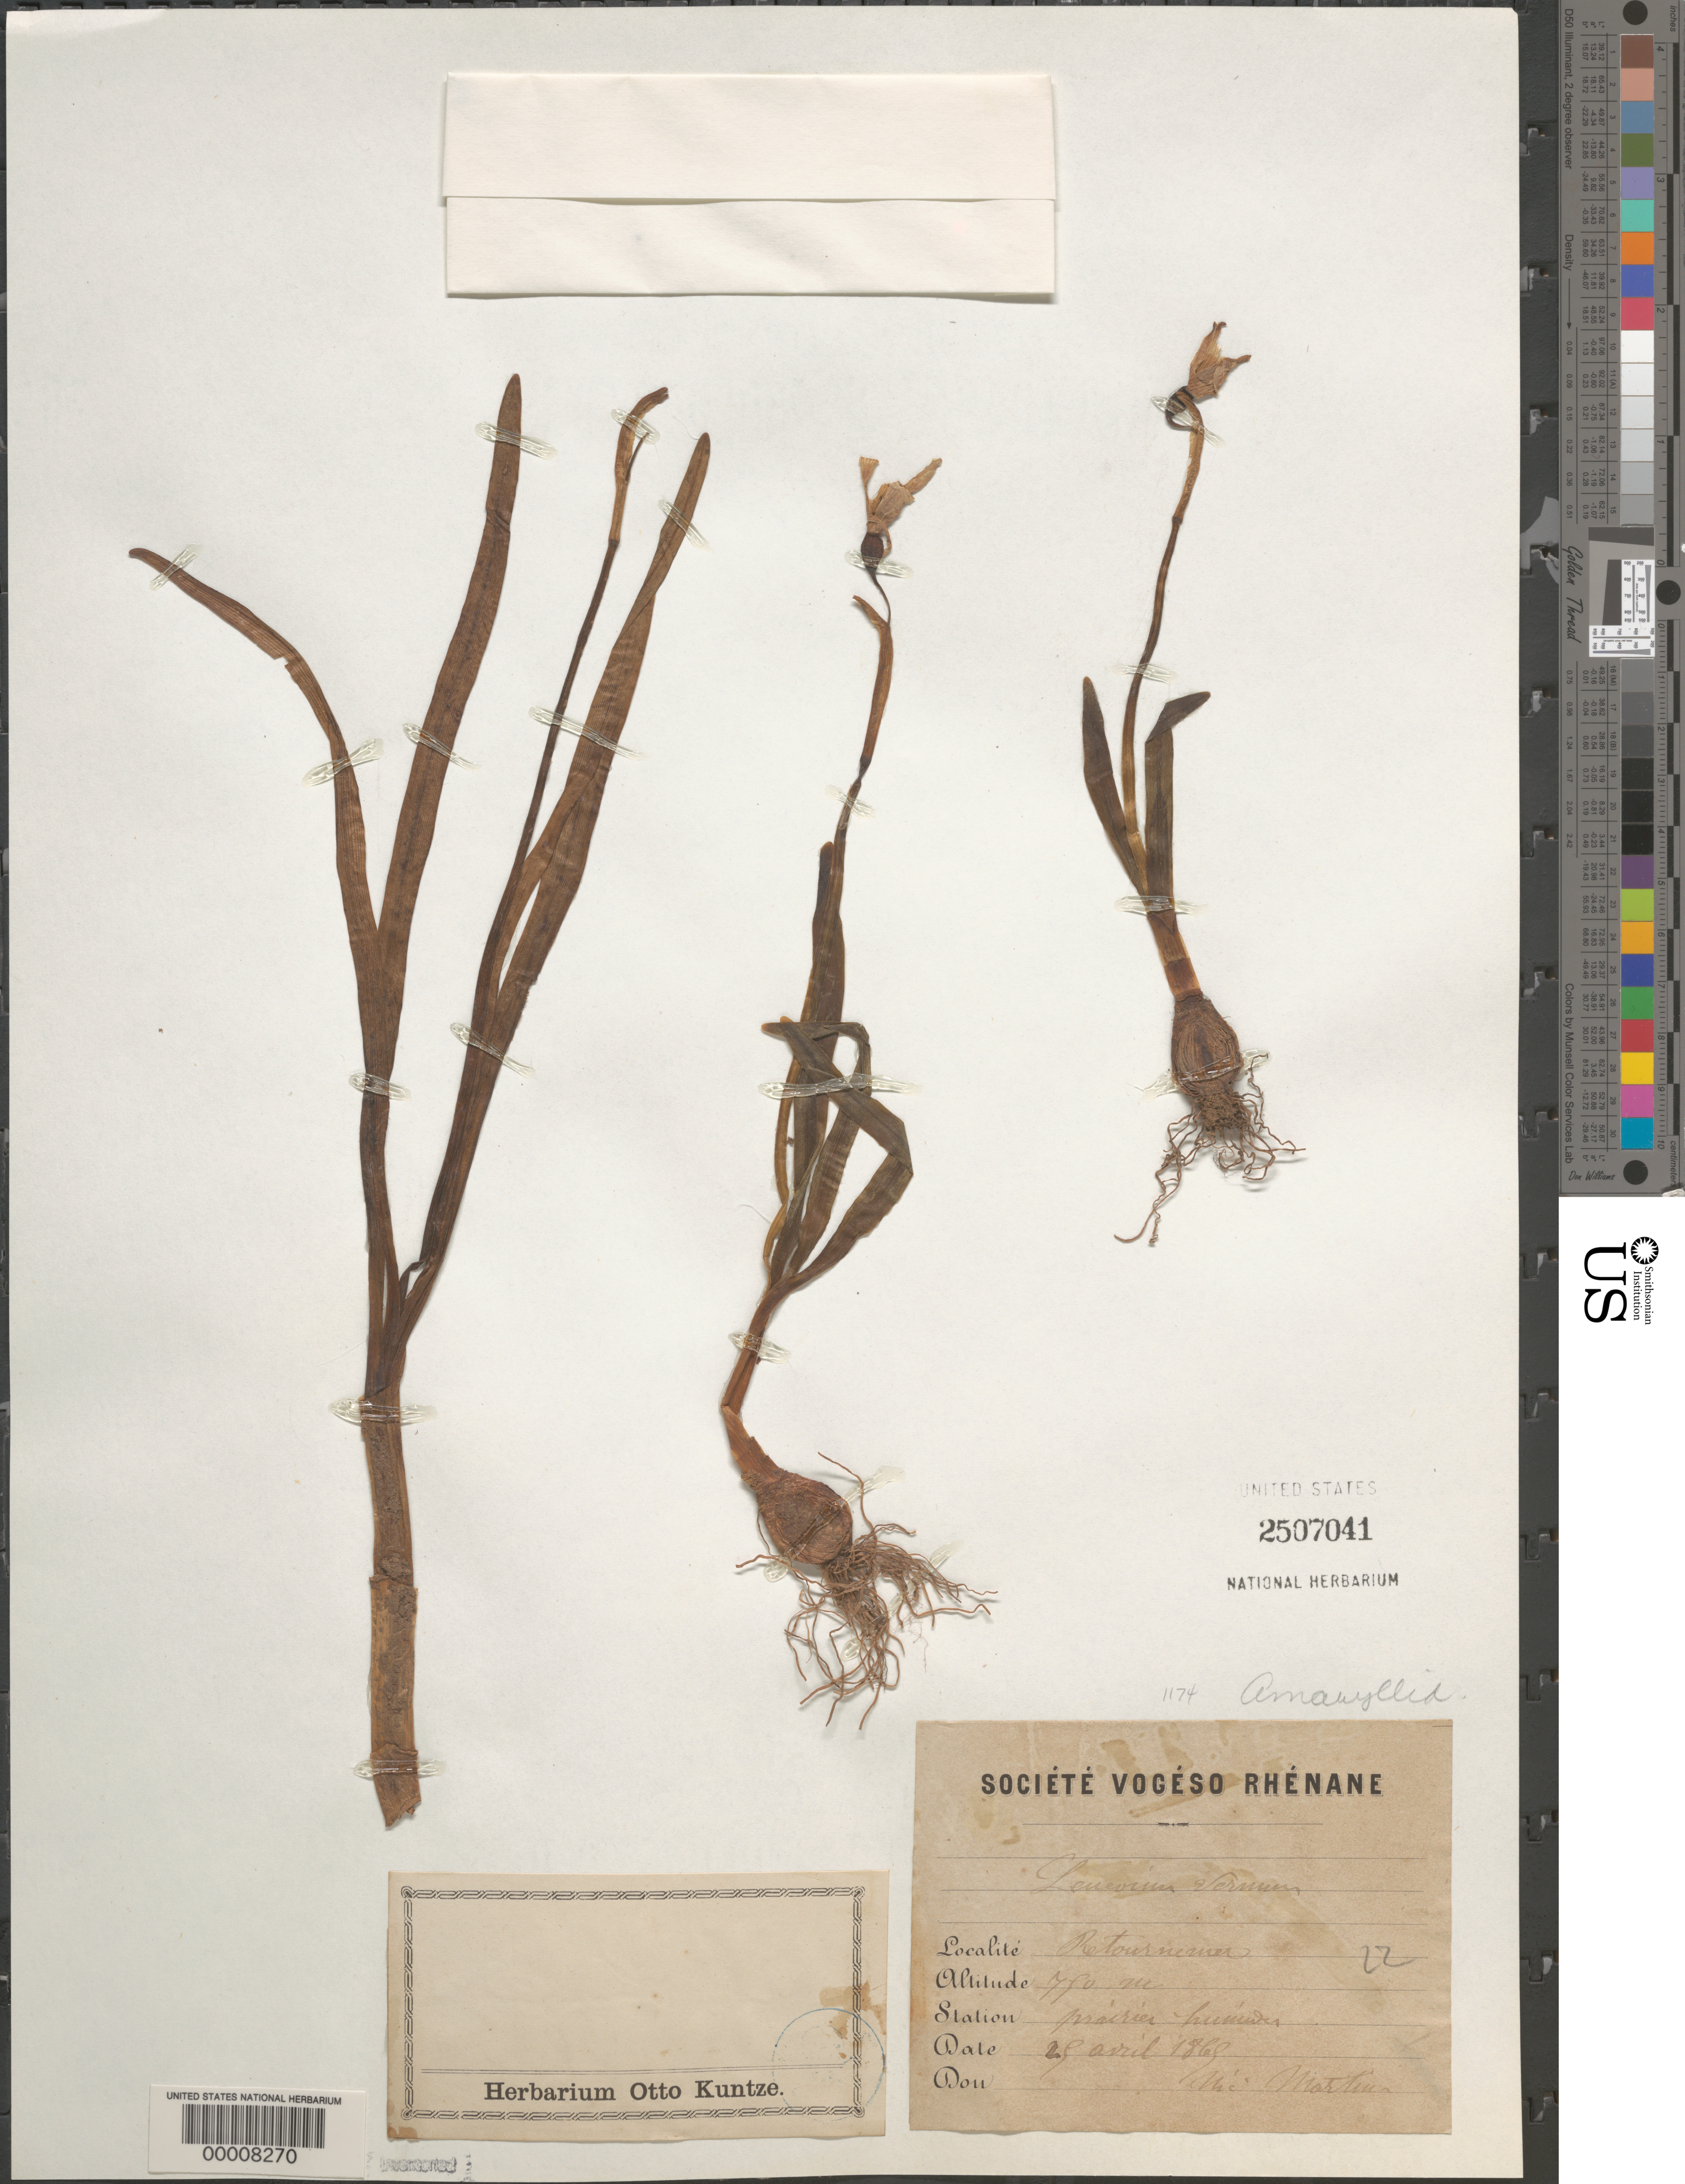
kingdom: Plantae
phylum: Tracheophyta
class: Liliopsida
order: Asparagales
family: Amaryllidaceae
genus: Leucojum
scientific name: Leucojum vernum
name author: L.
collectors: M. Martius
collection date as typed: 29 Apr 1869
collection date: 1869-04-29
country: France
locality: Retournemer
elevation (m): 790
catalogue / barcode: US 2507041